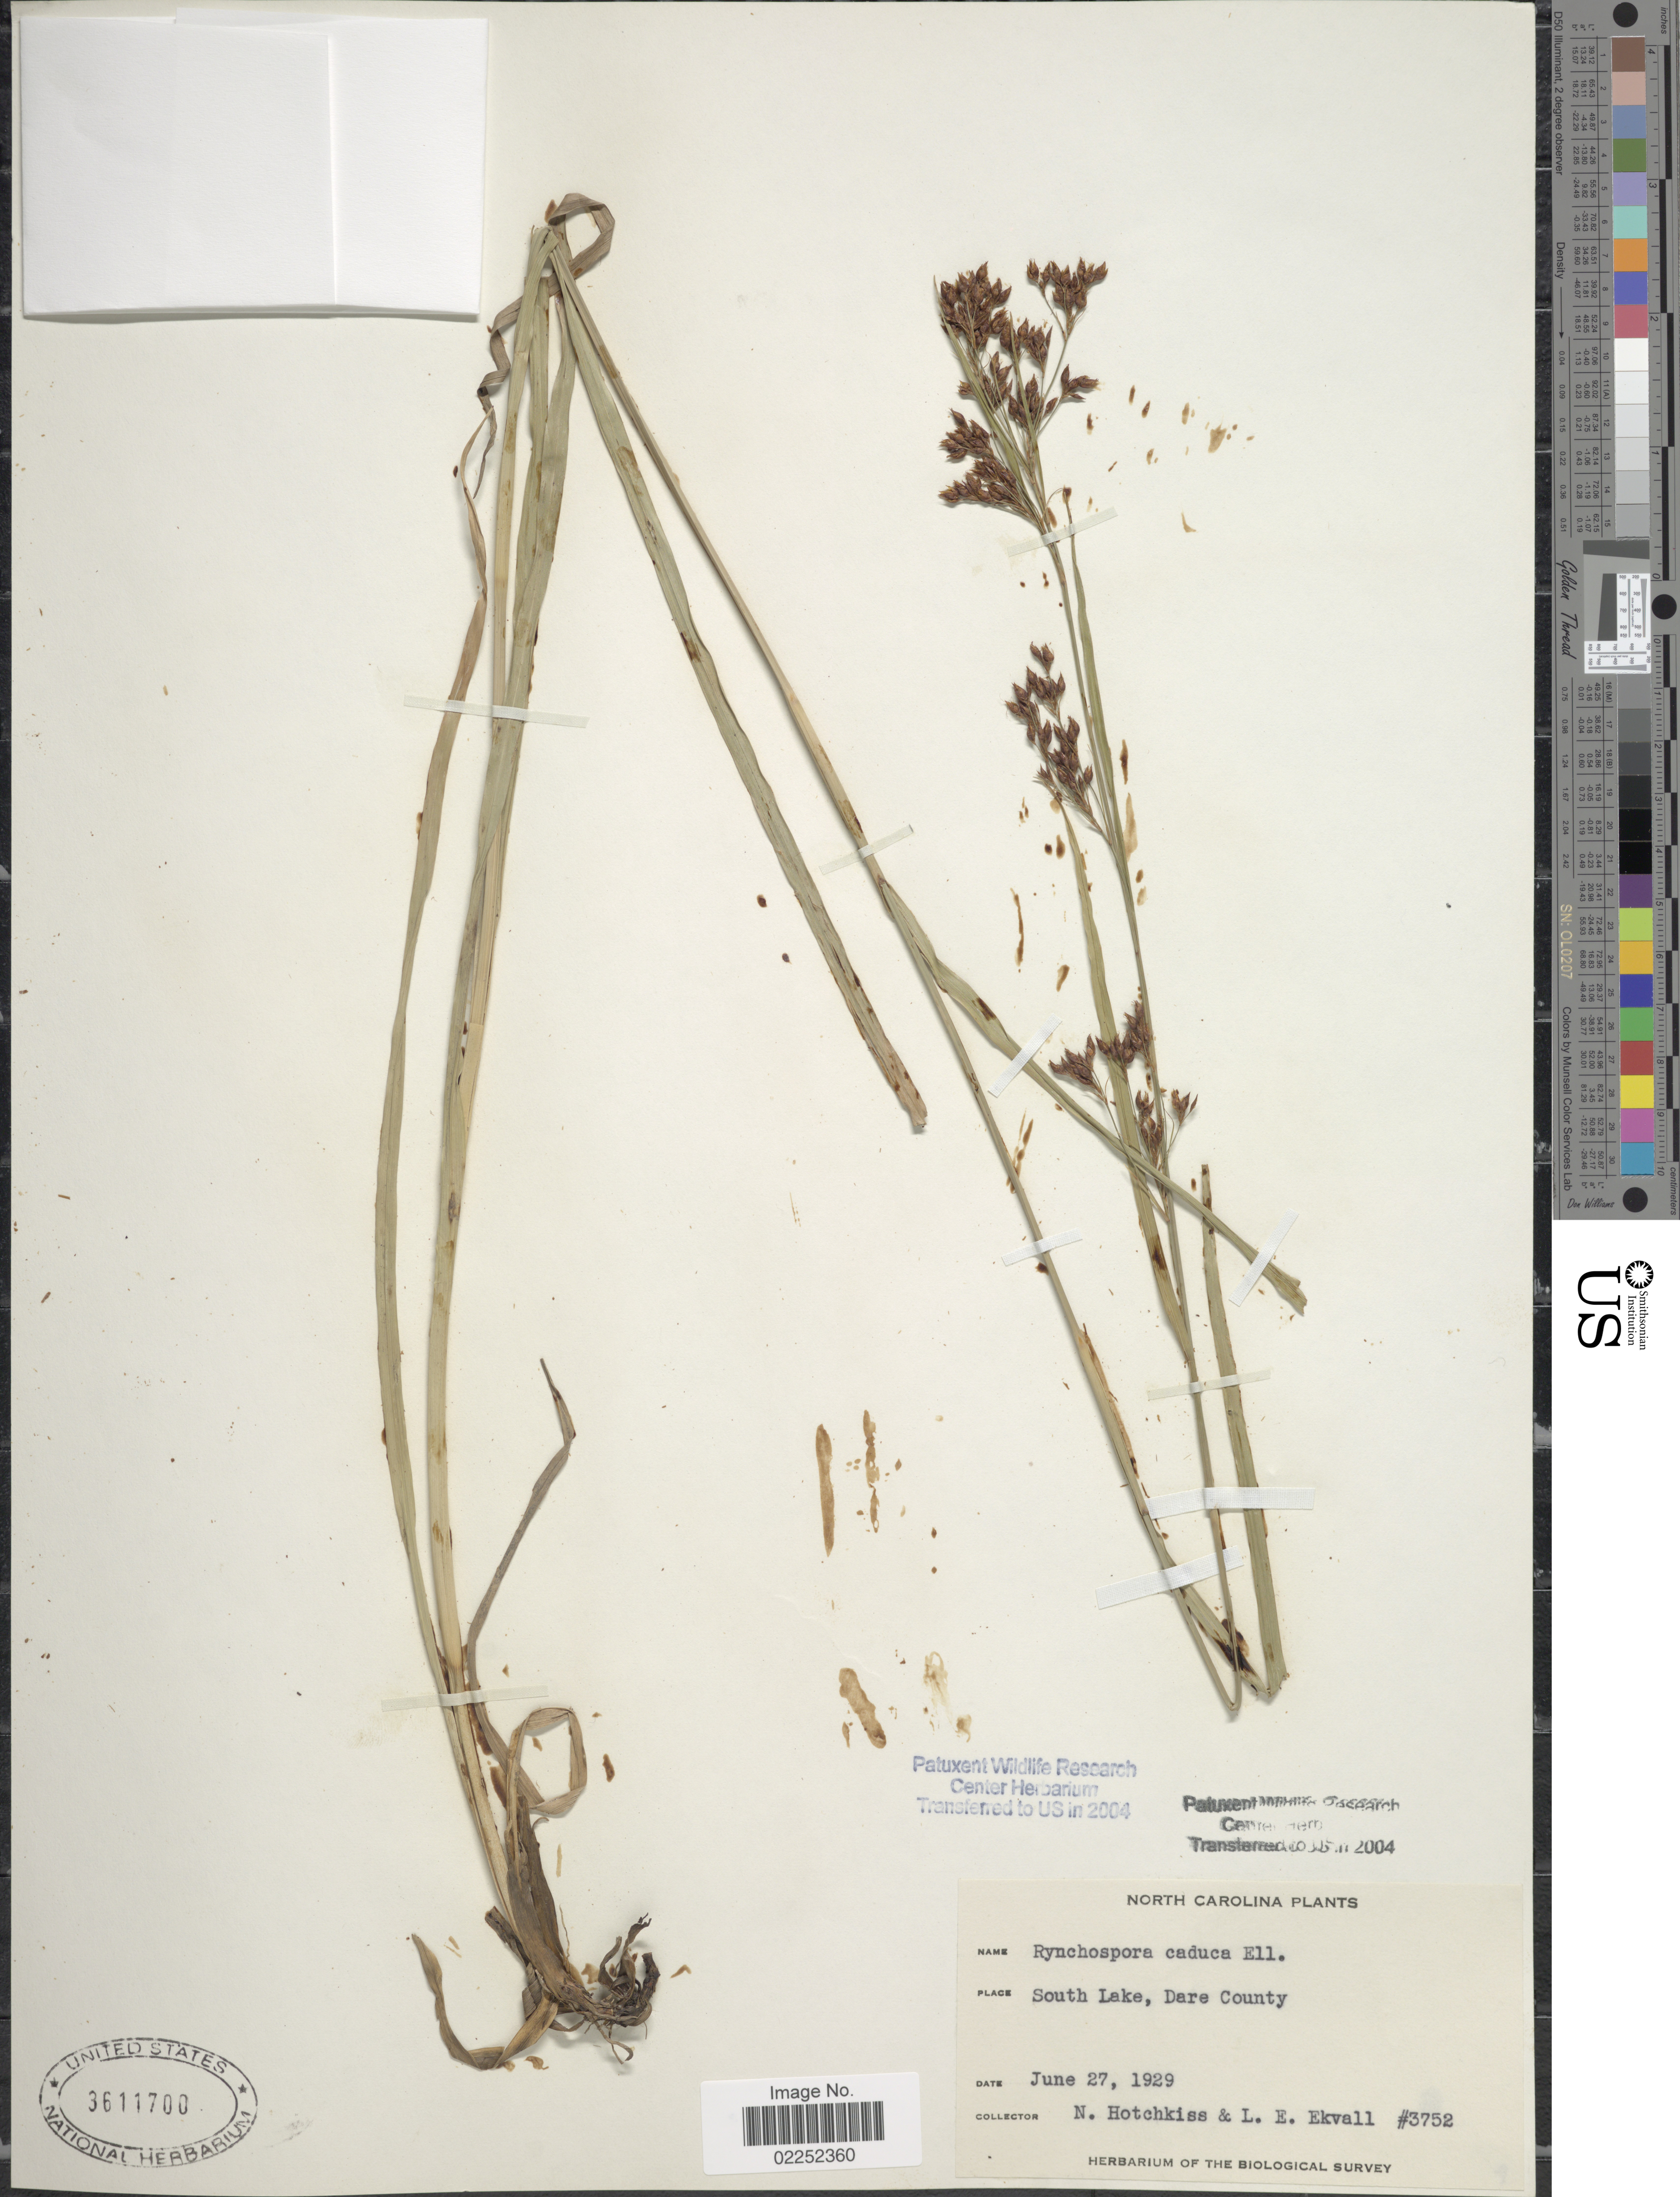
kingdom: Plantae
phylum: Tracheophyta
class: Liliopsida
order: Poales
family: Cyperaceae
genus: Rhynchospora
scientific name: Rhynchospora caduca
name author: Elliott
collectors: N. Hotchkiss & L. Ekvall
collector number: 3752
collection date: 1929-06-27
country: United States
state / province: North Carolina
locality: South Lake, Dare County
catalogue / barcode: US 3611700